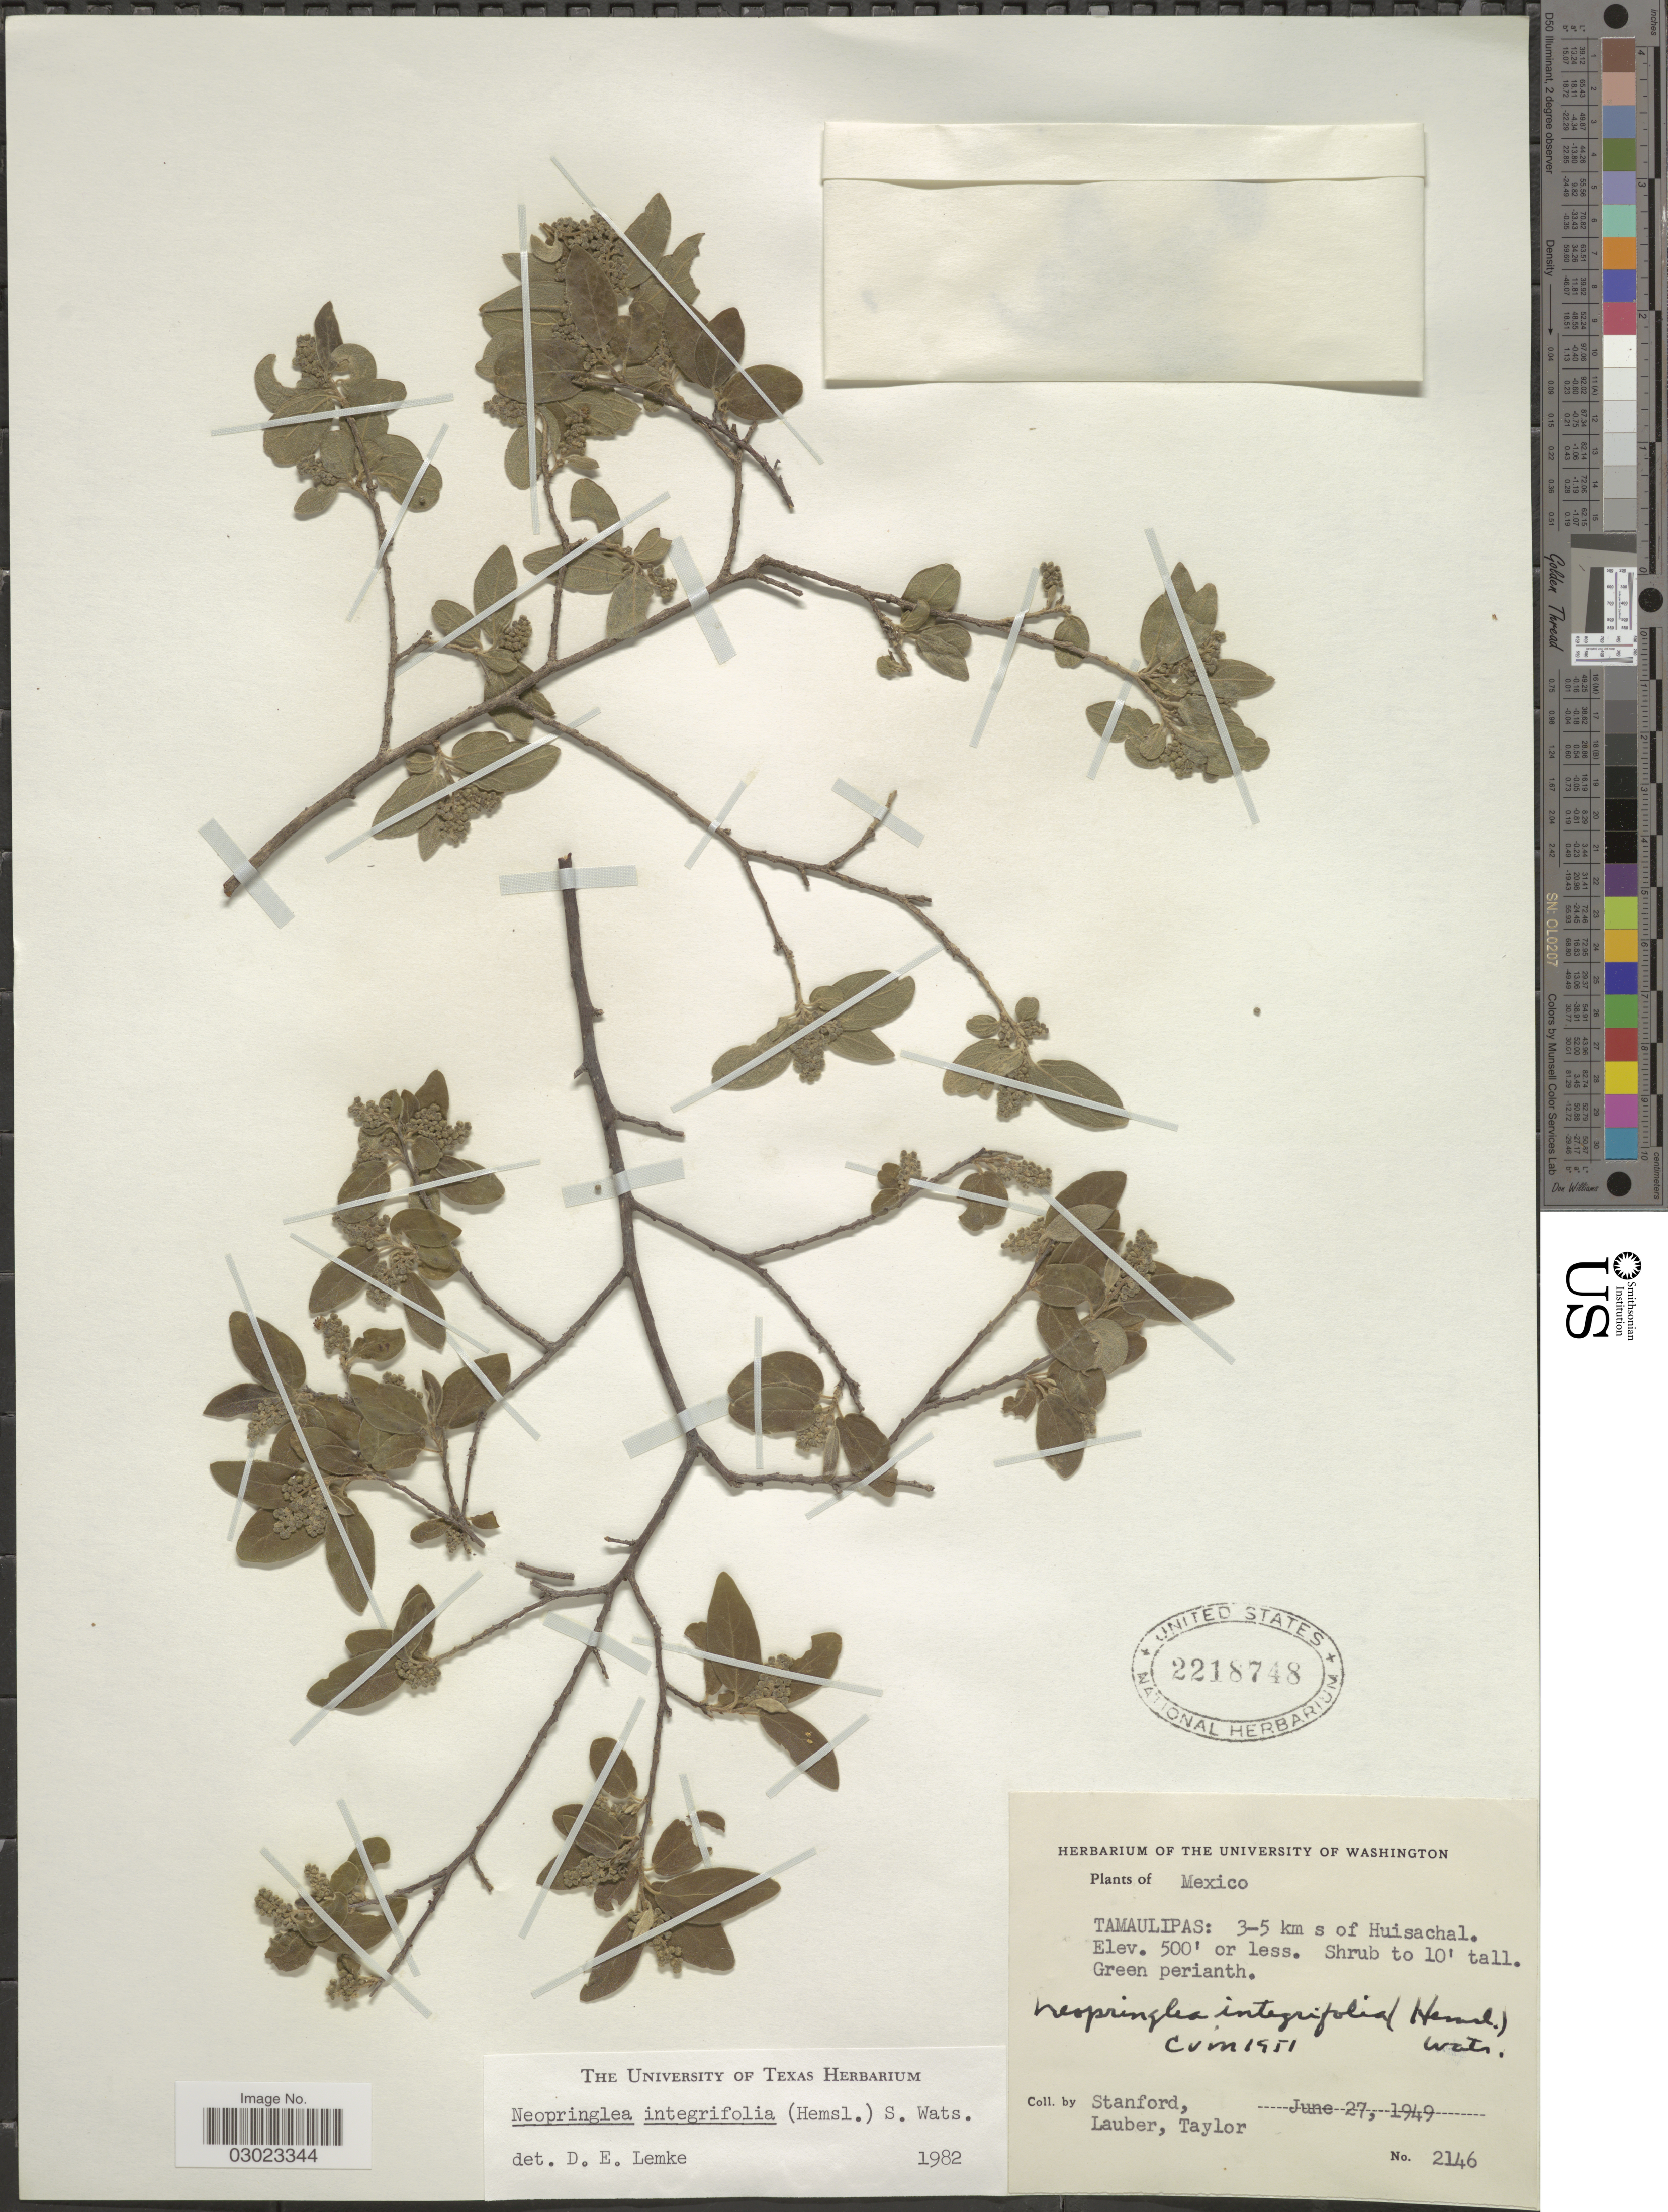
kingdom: Plantae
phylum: Tracheophyta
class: Magnoliopsida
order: Malpighiales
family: Salicaceae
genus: Neopringlea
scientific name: Neopringlea integrifolia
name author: (Hemsl.) S. Watson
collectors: -. Stanford, -. Lauber & -. Taylor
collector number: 2146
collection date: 1949-06-27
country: Mexico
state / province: Tamaulipas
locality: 3-5 km s of Huisachal.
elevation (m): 152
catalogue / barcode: US 2218748